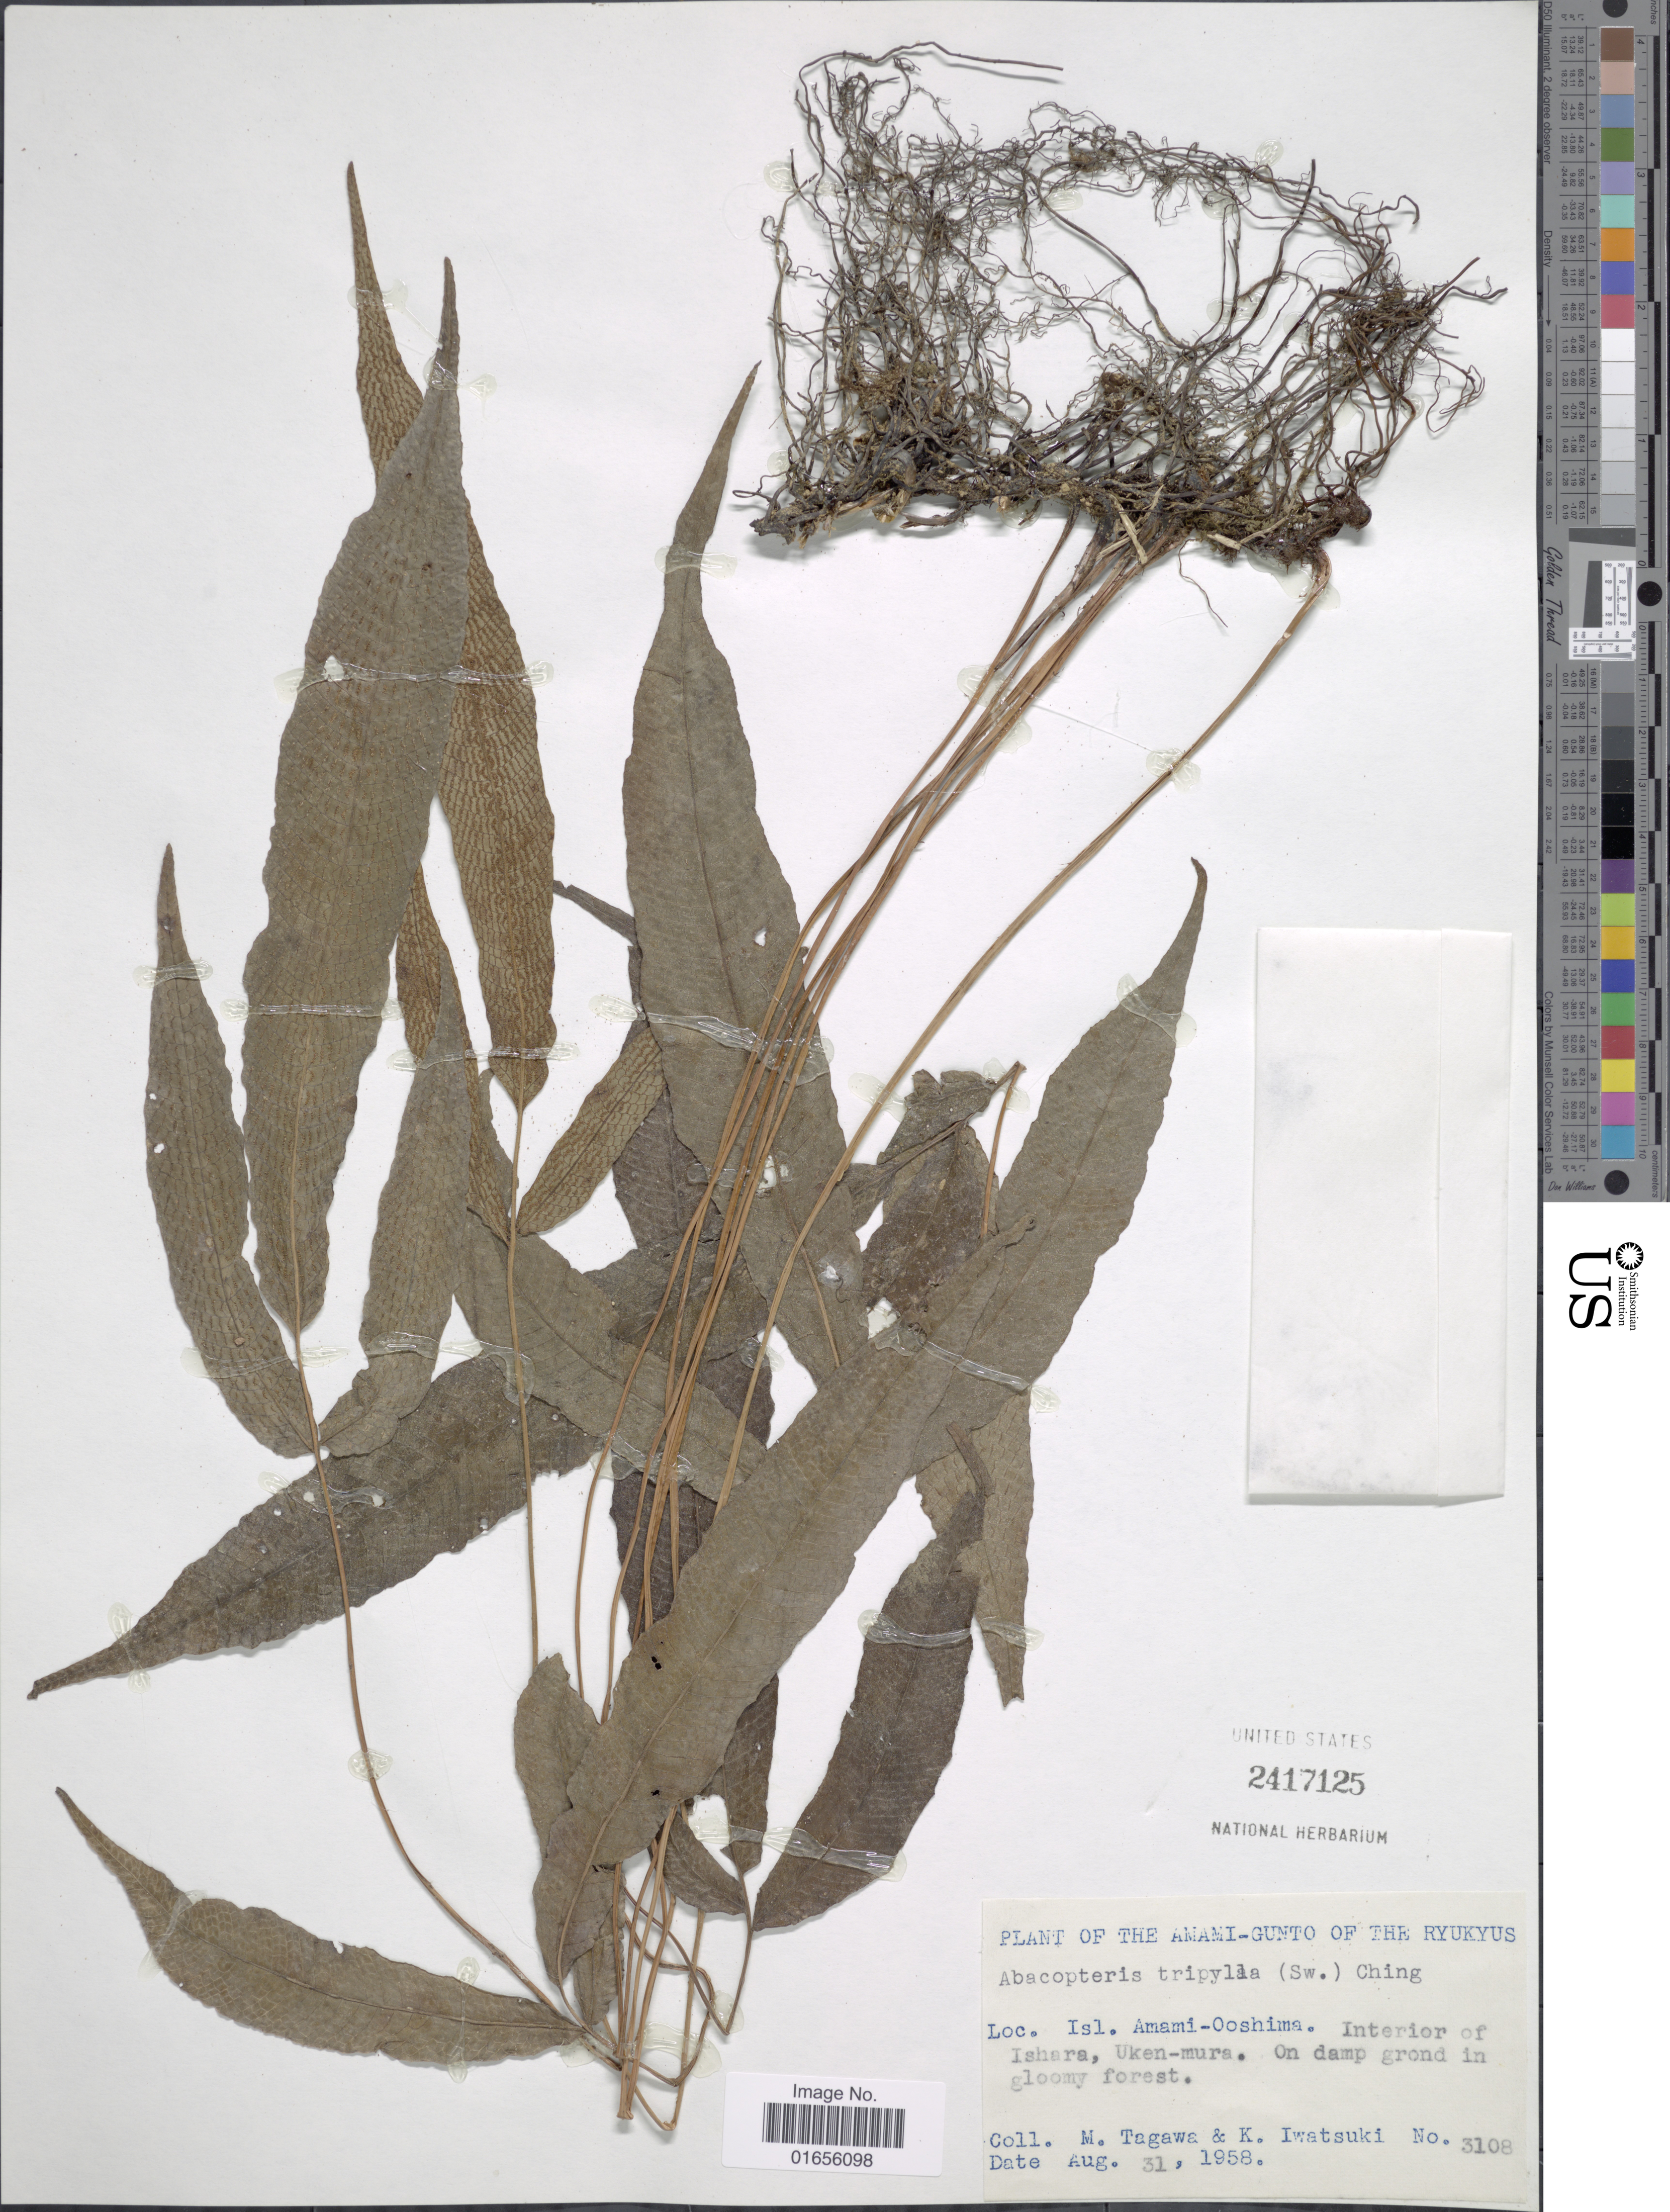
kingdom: Plantae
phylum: Tracheophyta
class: Polypodiopsida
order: Polypodiales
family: Thelypteridaceae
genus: Pronephrium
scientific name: Pronephrium triphyllum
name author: (Sw.) Holttum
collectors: M. Tagawa & K. Iwatsuki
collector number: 3108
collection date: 1958-08-31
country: Japan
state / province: Okinawa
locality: Amami - Gunto of the Ryukyus, Isl. Amami - Ooshima. Interior of Ishara, Uken - mura. On damp ground in gloomy forest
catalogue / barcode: US 2417125